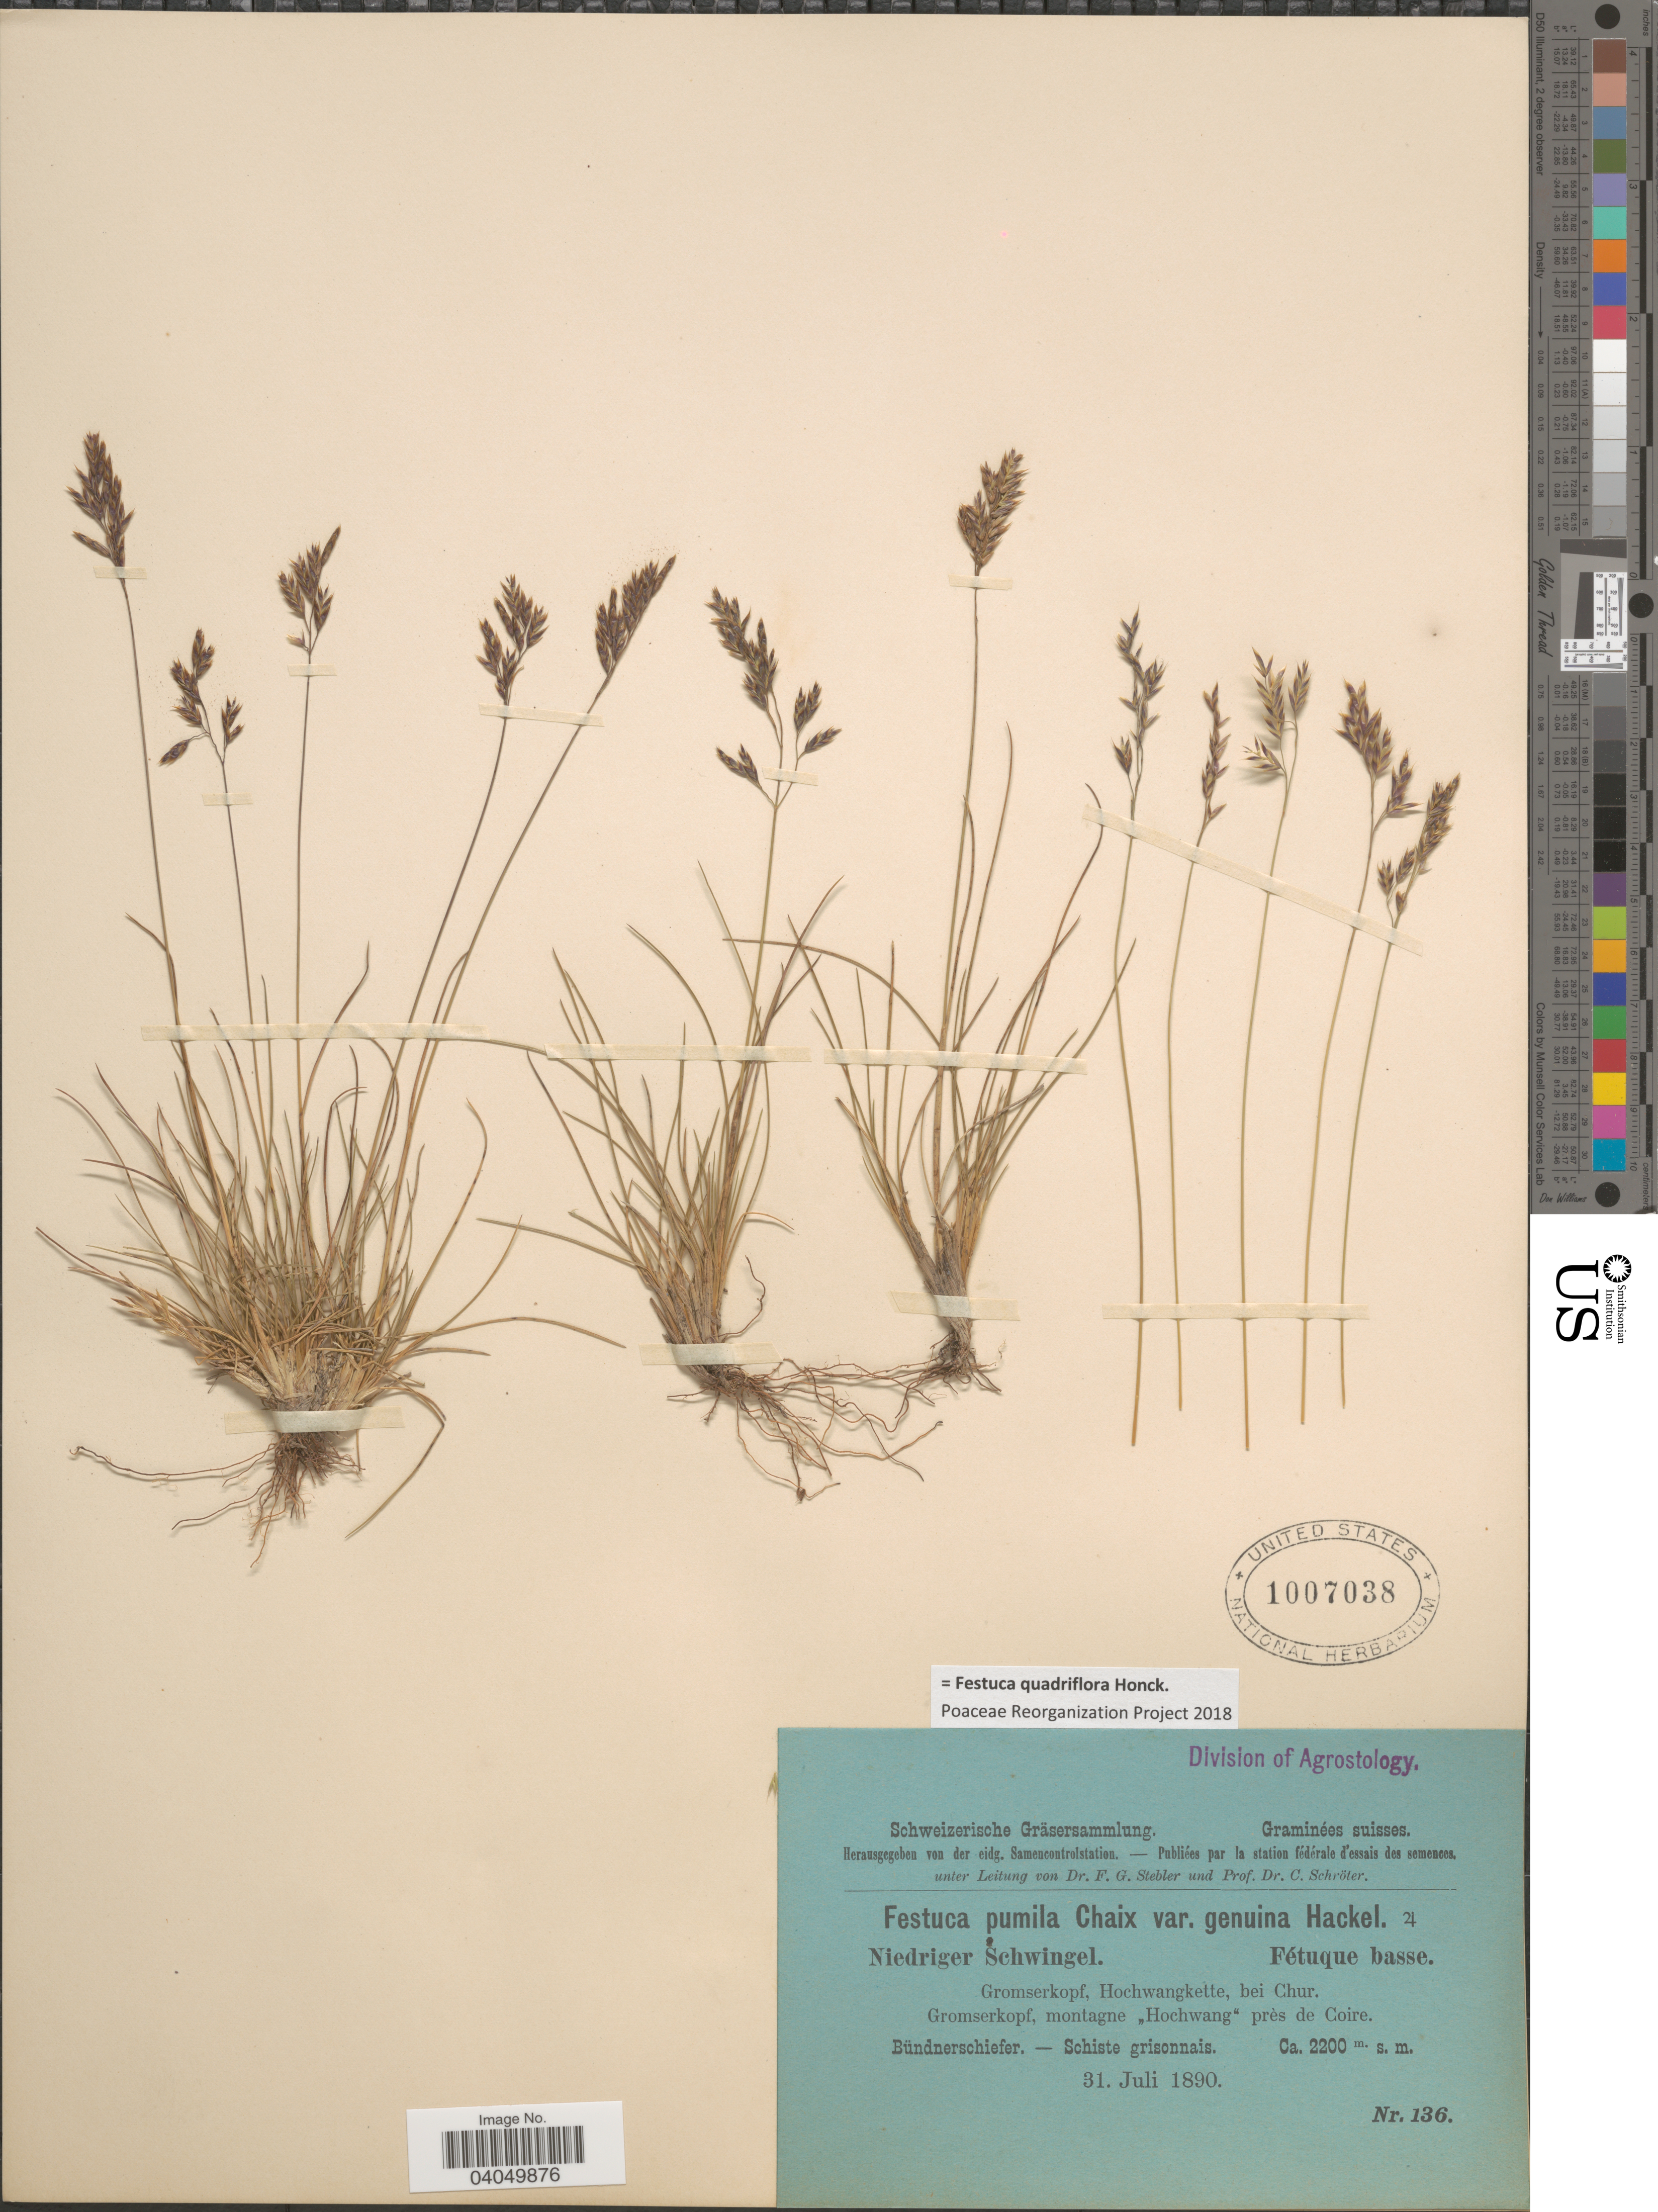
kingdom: Plantae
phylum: Tracheophyta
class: Liliopsida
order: Poales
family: Poaceae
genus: Festuca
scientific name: Festuca quadriflora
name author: Honck.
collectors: Stebler, F.G. & Schröter, C.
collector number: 136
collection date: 1890-07-31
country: Switzerland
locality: Gromserkopf, Hochwangkette, bei Chur. Gromserkopf, montagne "Hochwang" près de Coire.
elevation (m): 2200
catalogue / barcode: US 1007038